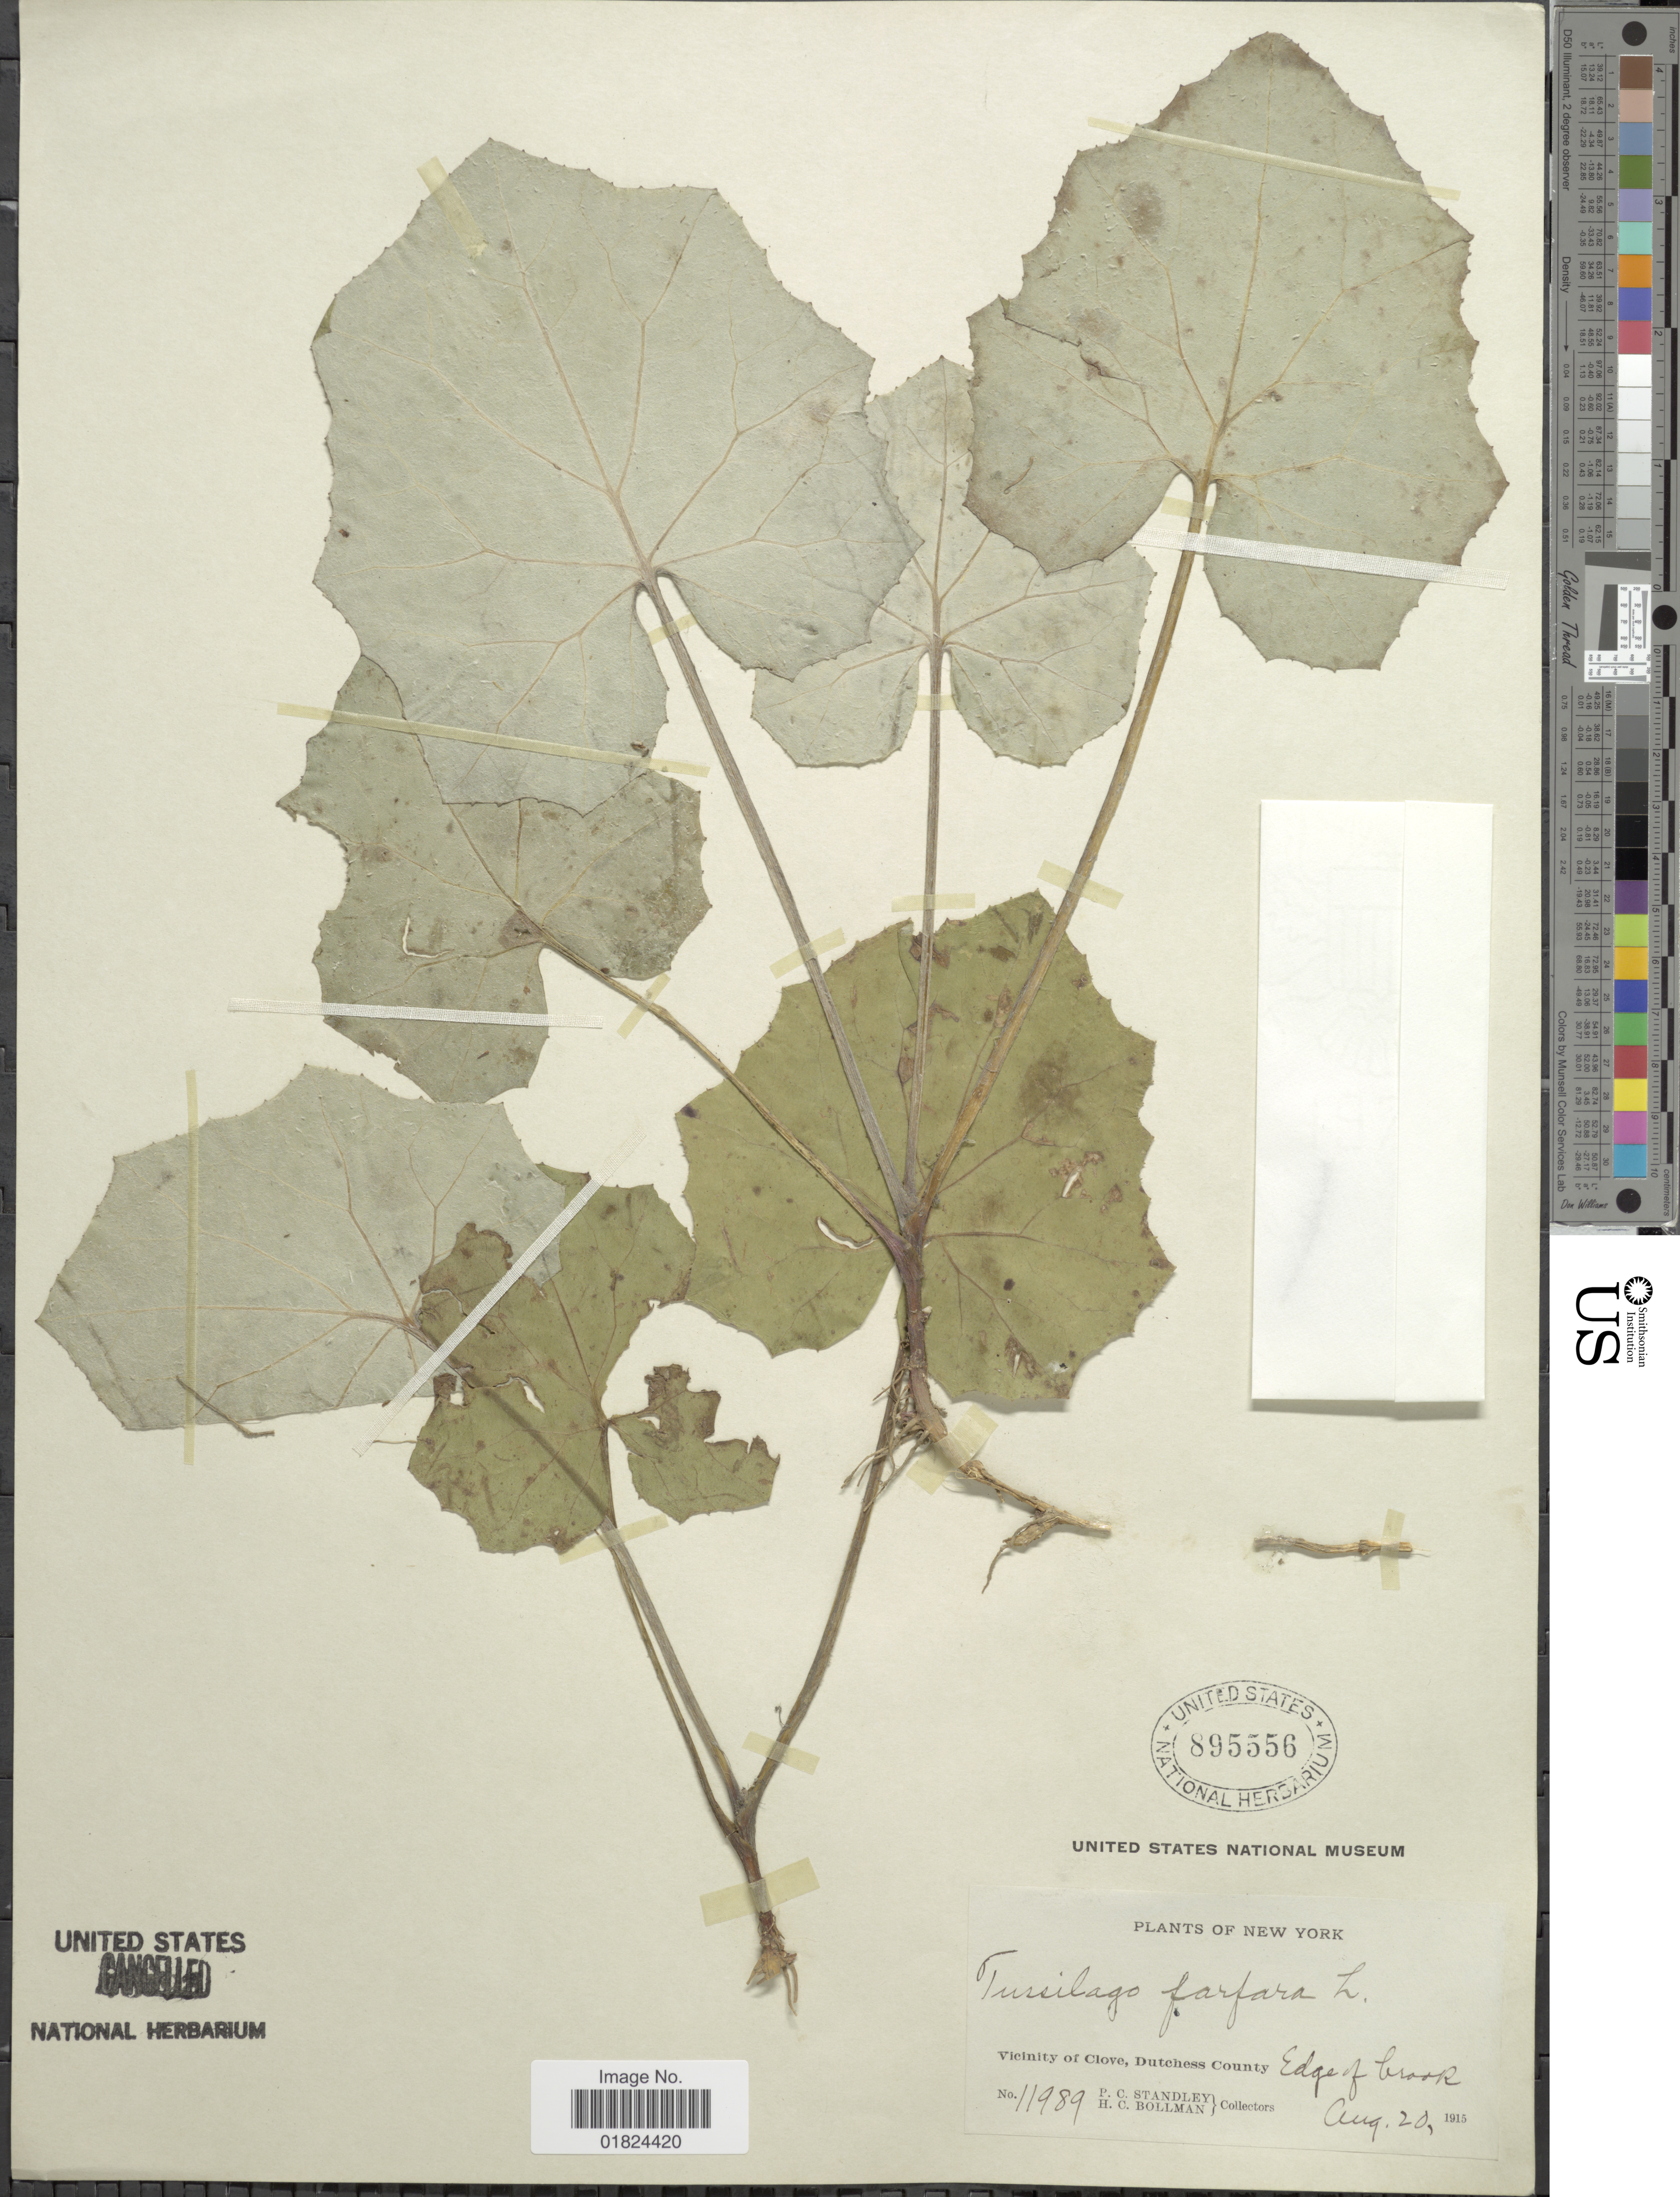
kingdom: Plantae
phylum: Tracheophyta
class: Magnoliopsida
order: Asterales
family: Asteraceae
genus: Tussilago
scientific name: Tussilago farfara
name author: L.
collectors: P. C. Standley & H. C. Bollman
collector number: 11989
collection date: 1915-08-20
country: United States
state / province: New York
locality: Vicinity of Clove, Dutchess County, edges of brook.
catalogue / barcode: US 895556